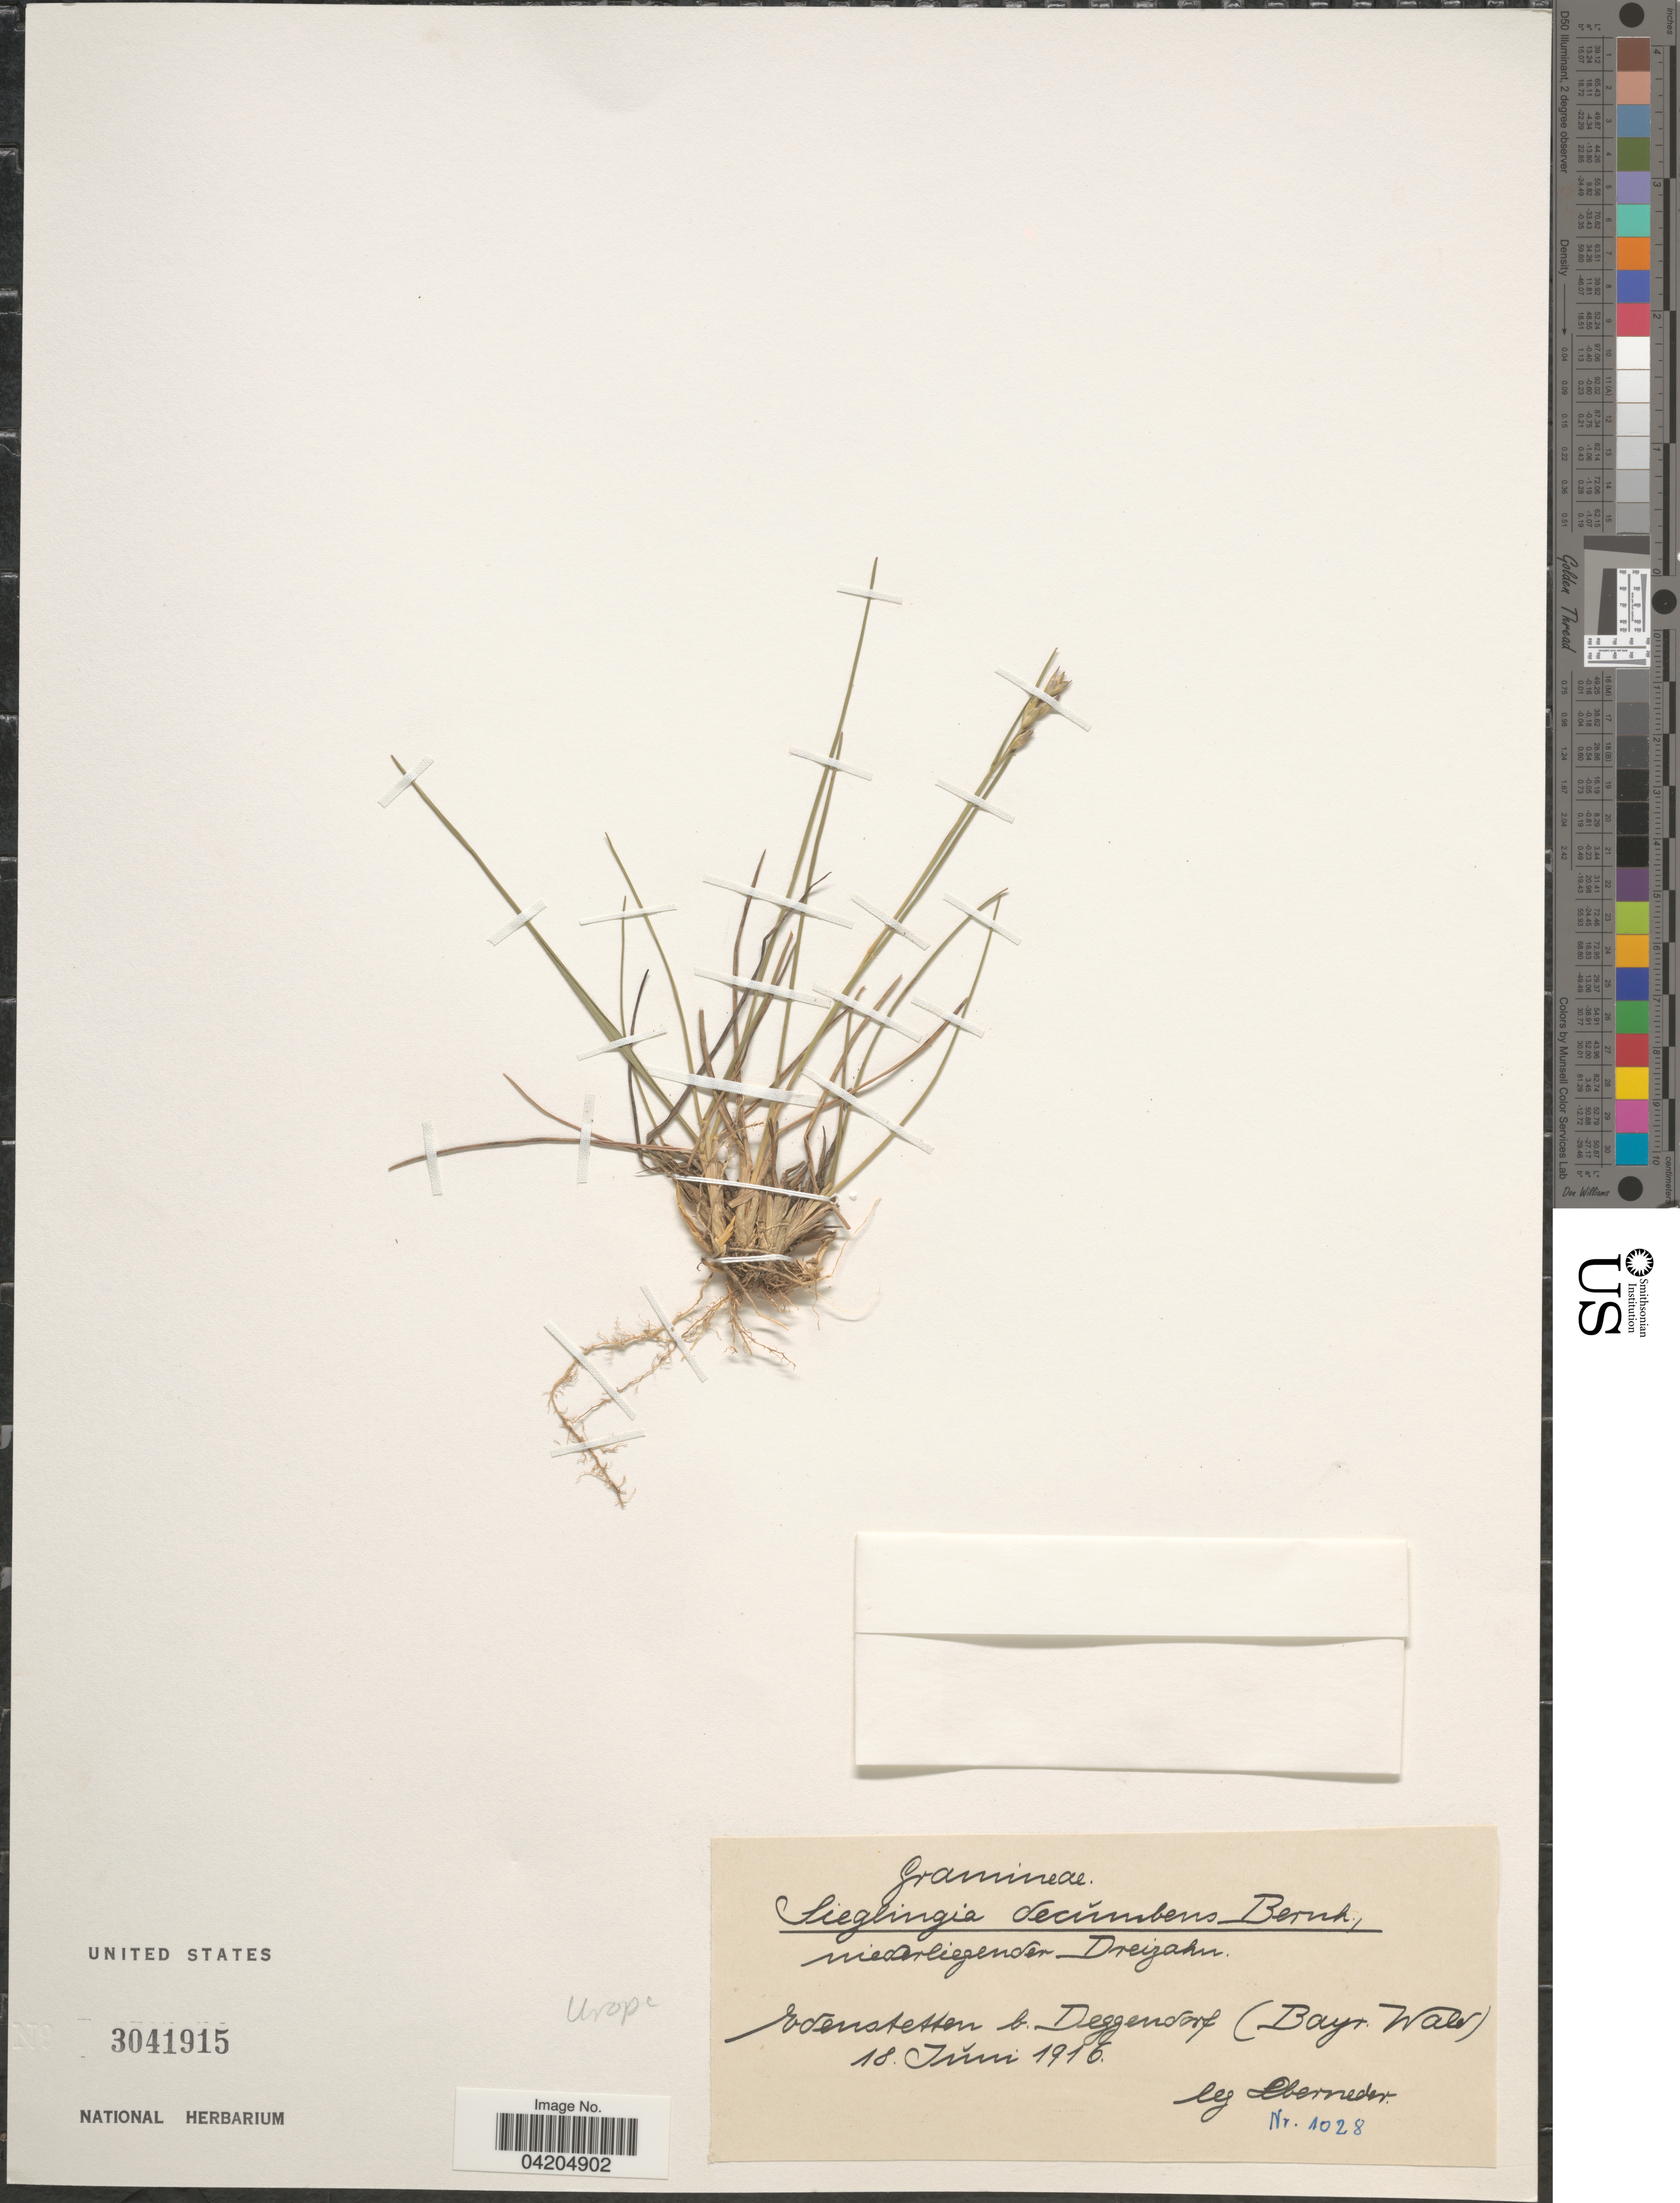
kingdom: Plantae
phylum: Tracheophyta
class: Liliopsida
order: Poales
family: Poaceae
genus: Danthonia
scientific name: Danthonia decumbens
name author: (L.) DC.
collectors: -. Oberneder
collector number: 1028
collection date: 1916-06-18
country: Germany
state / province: Bayern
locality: Edenstetten b. Deggendorf (Bayr. Wald).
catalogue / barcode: US 3041915